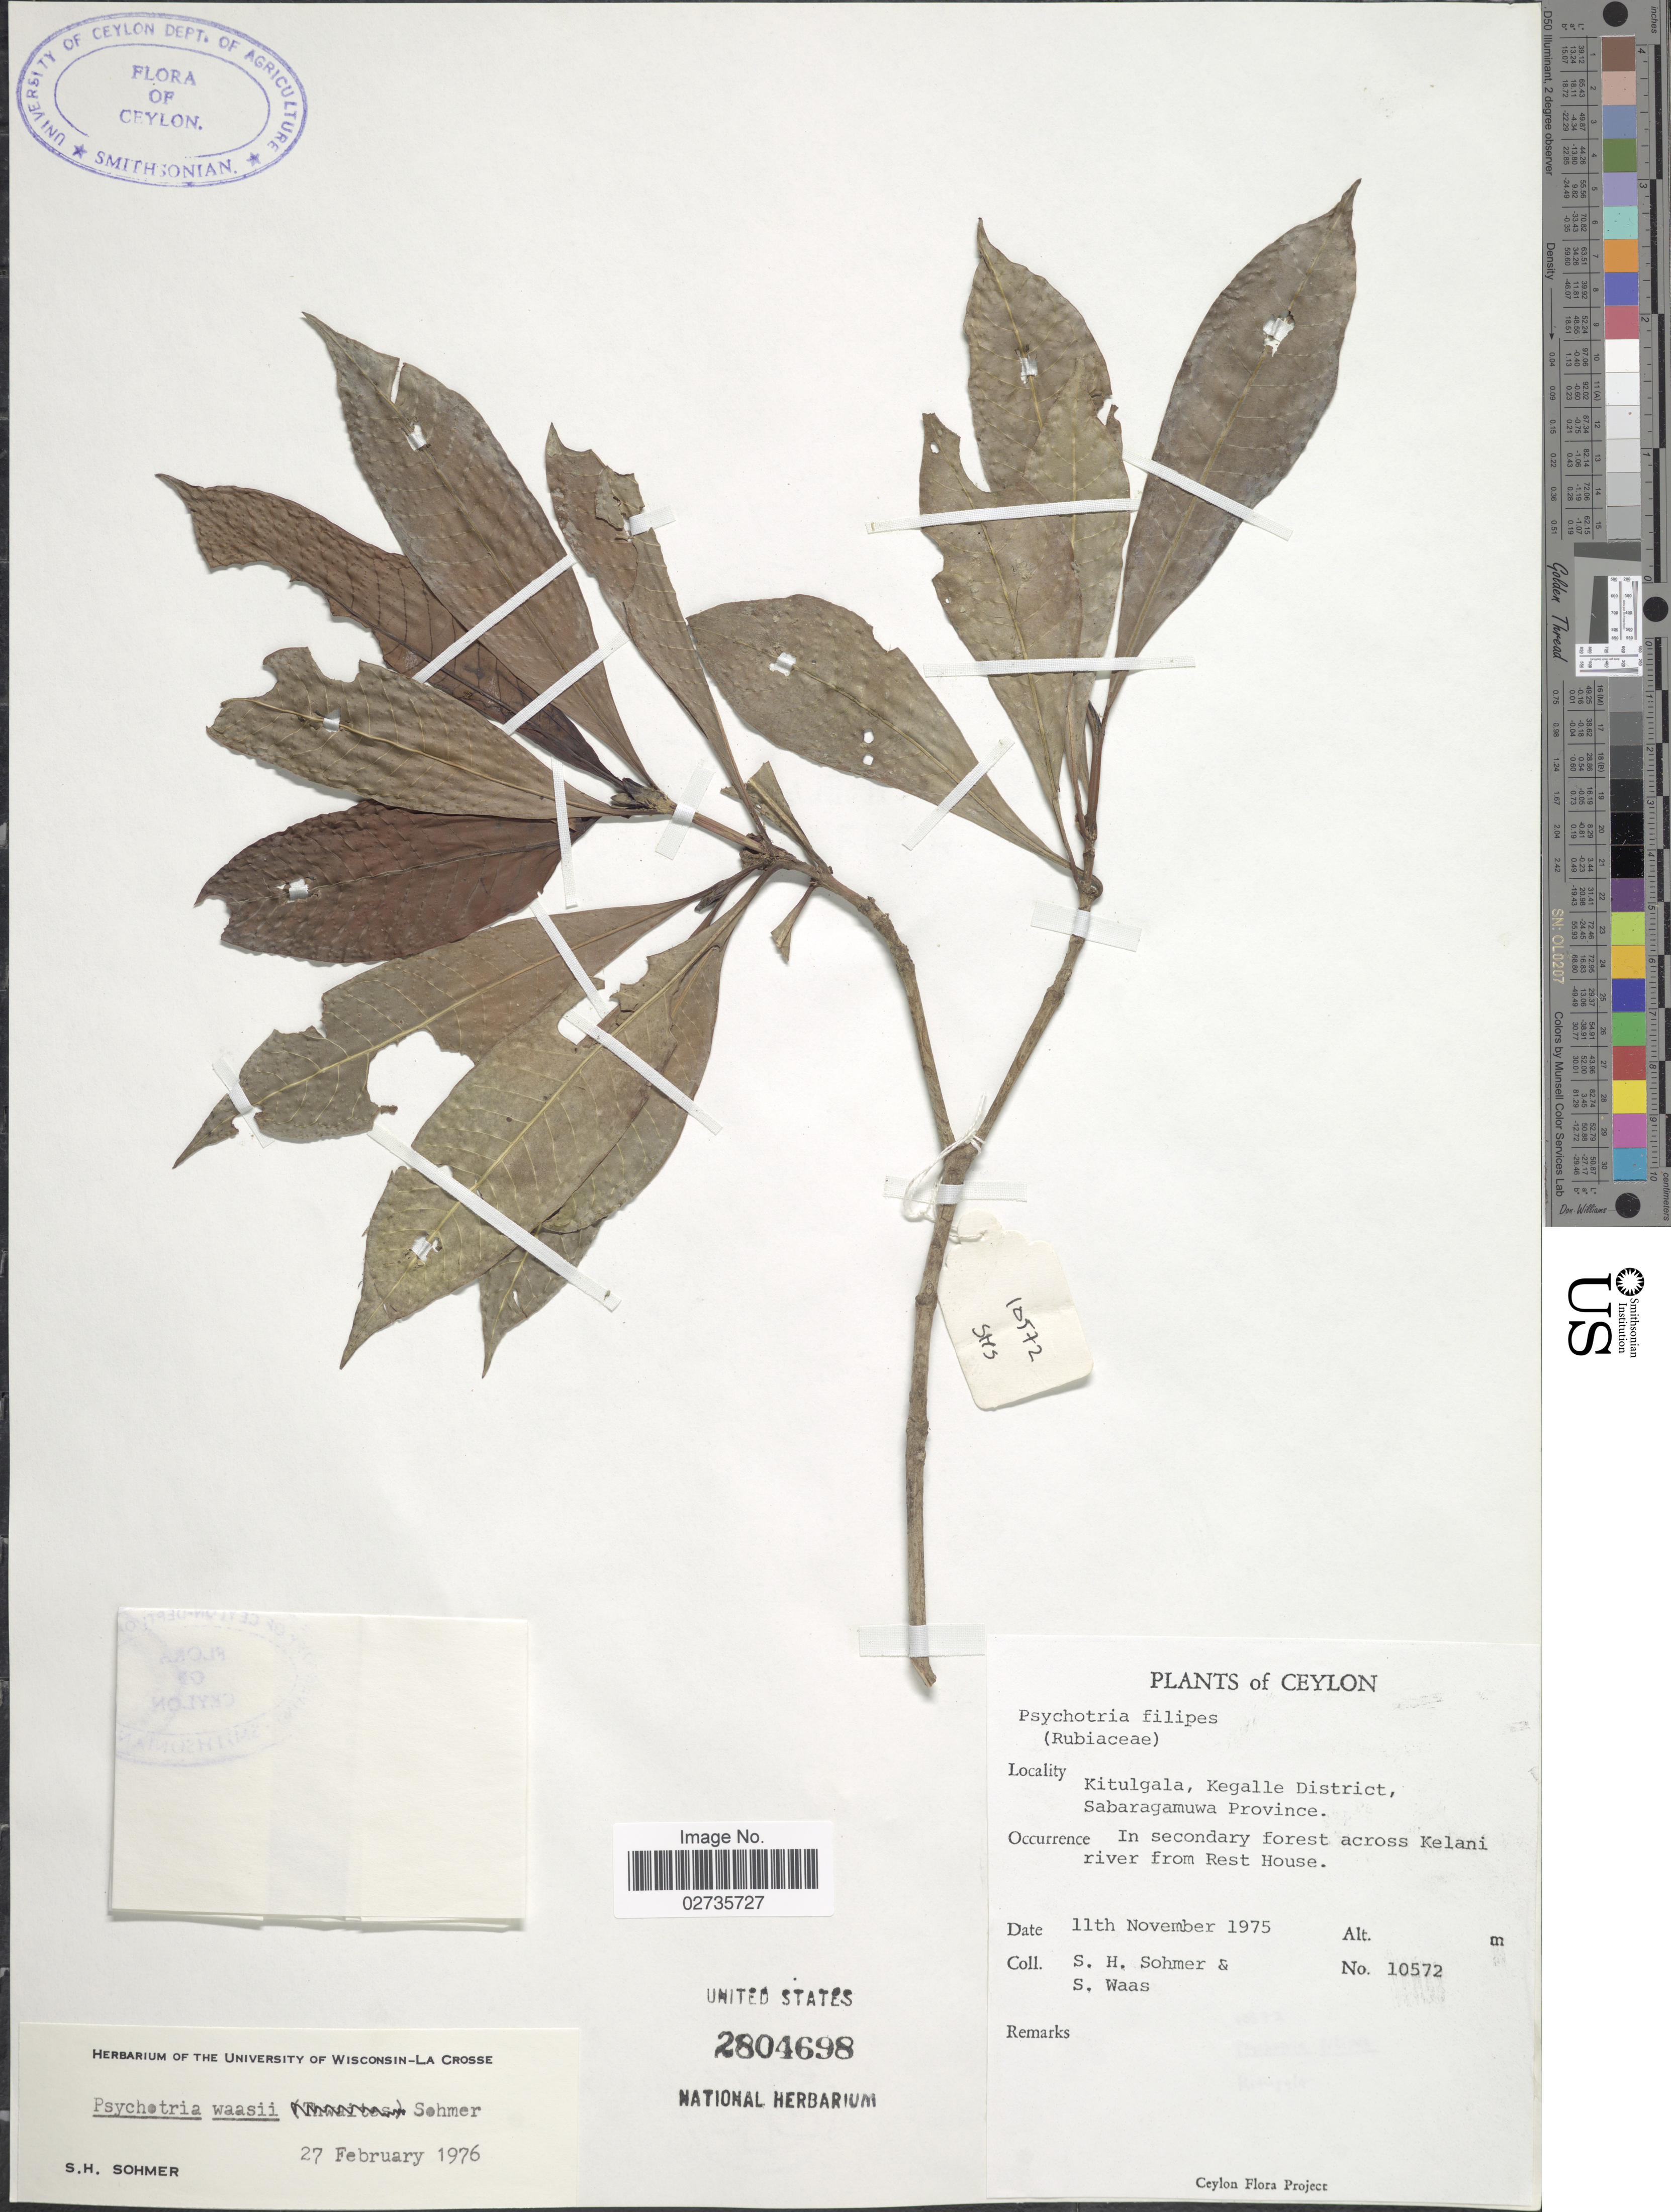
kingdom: Plantae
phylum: Tracheophyta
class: Magnoliopsida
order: Gentianales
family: Rubiaceae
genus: Psychotria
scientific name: Psychotria waasii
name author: Sohmer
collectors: S. H. Sohmer & S. Waas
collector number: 10572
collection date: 1975-11-11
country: Sri Lanka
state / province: Sabaragamuwa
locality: Ceylon, Kitulgala, Kegalle District, In secondary forest across Kelani river from Rest House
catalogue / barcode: US 2804698